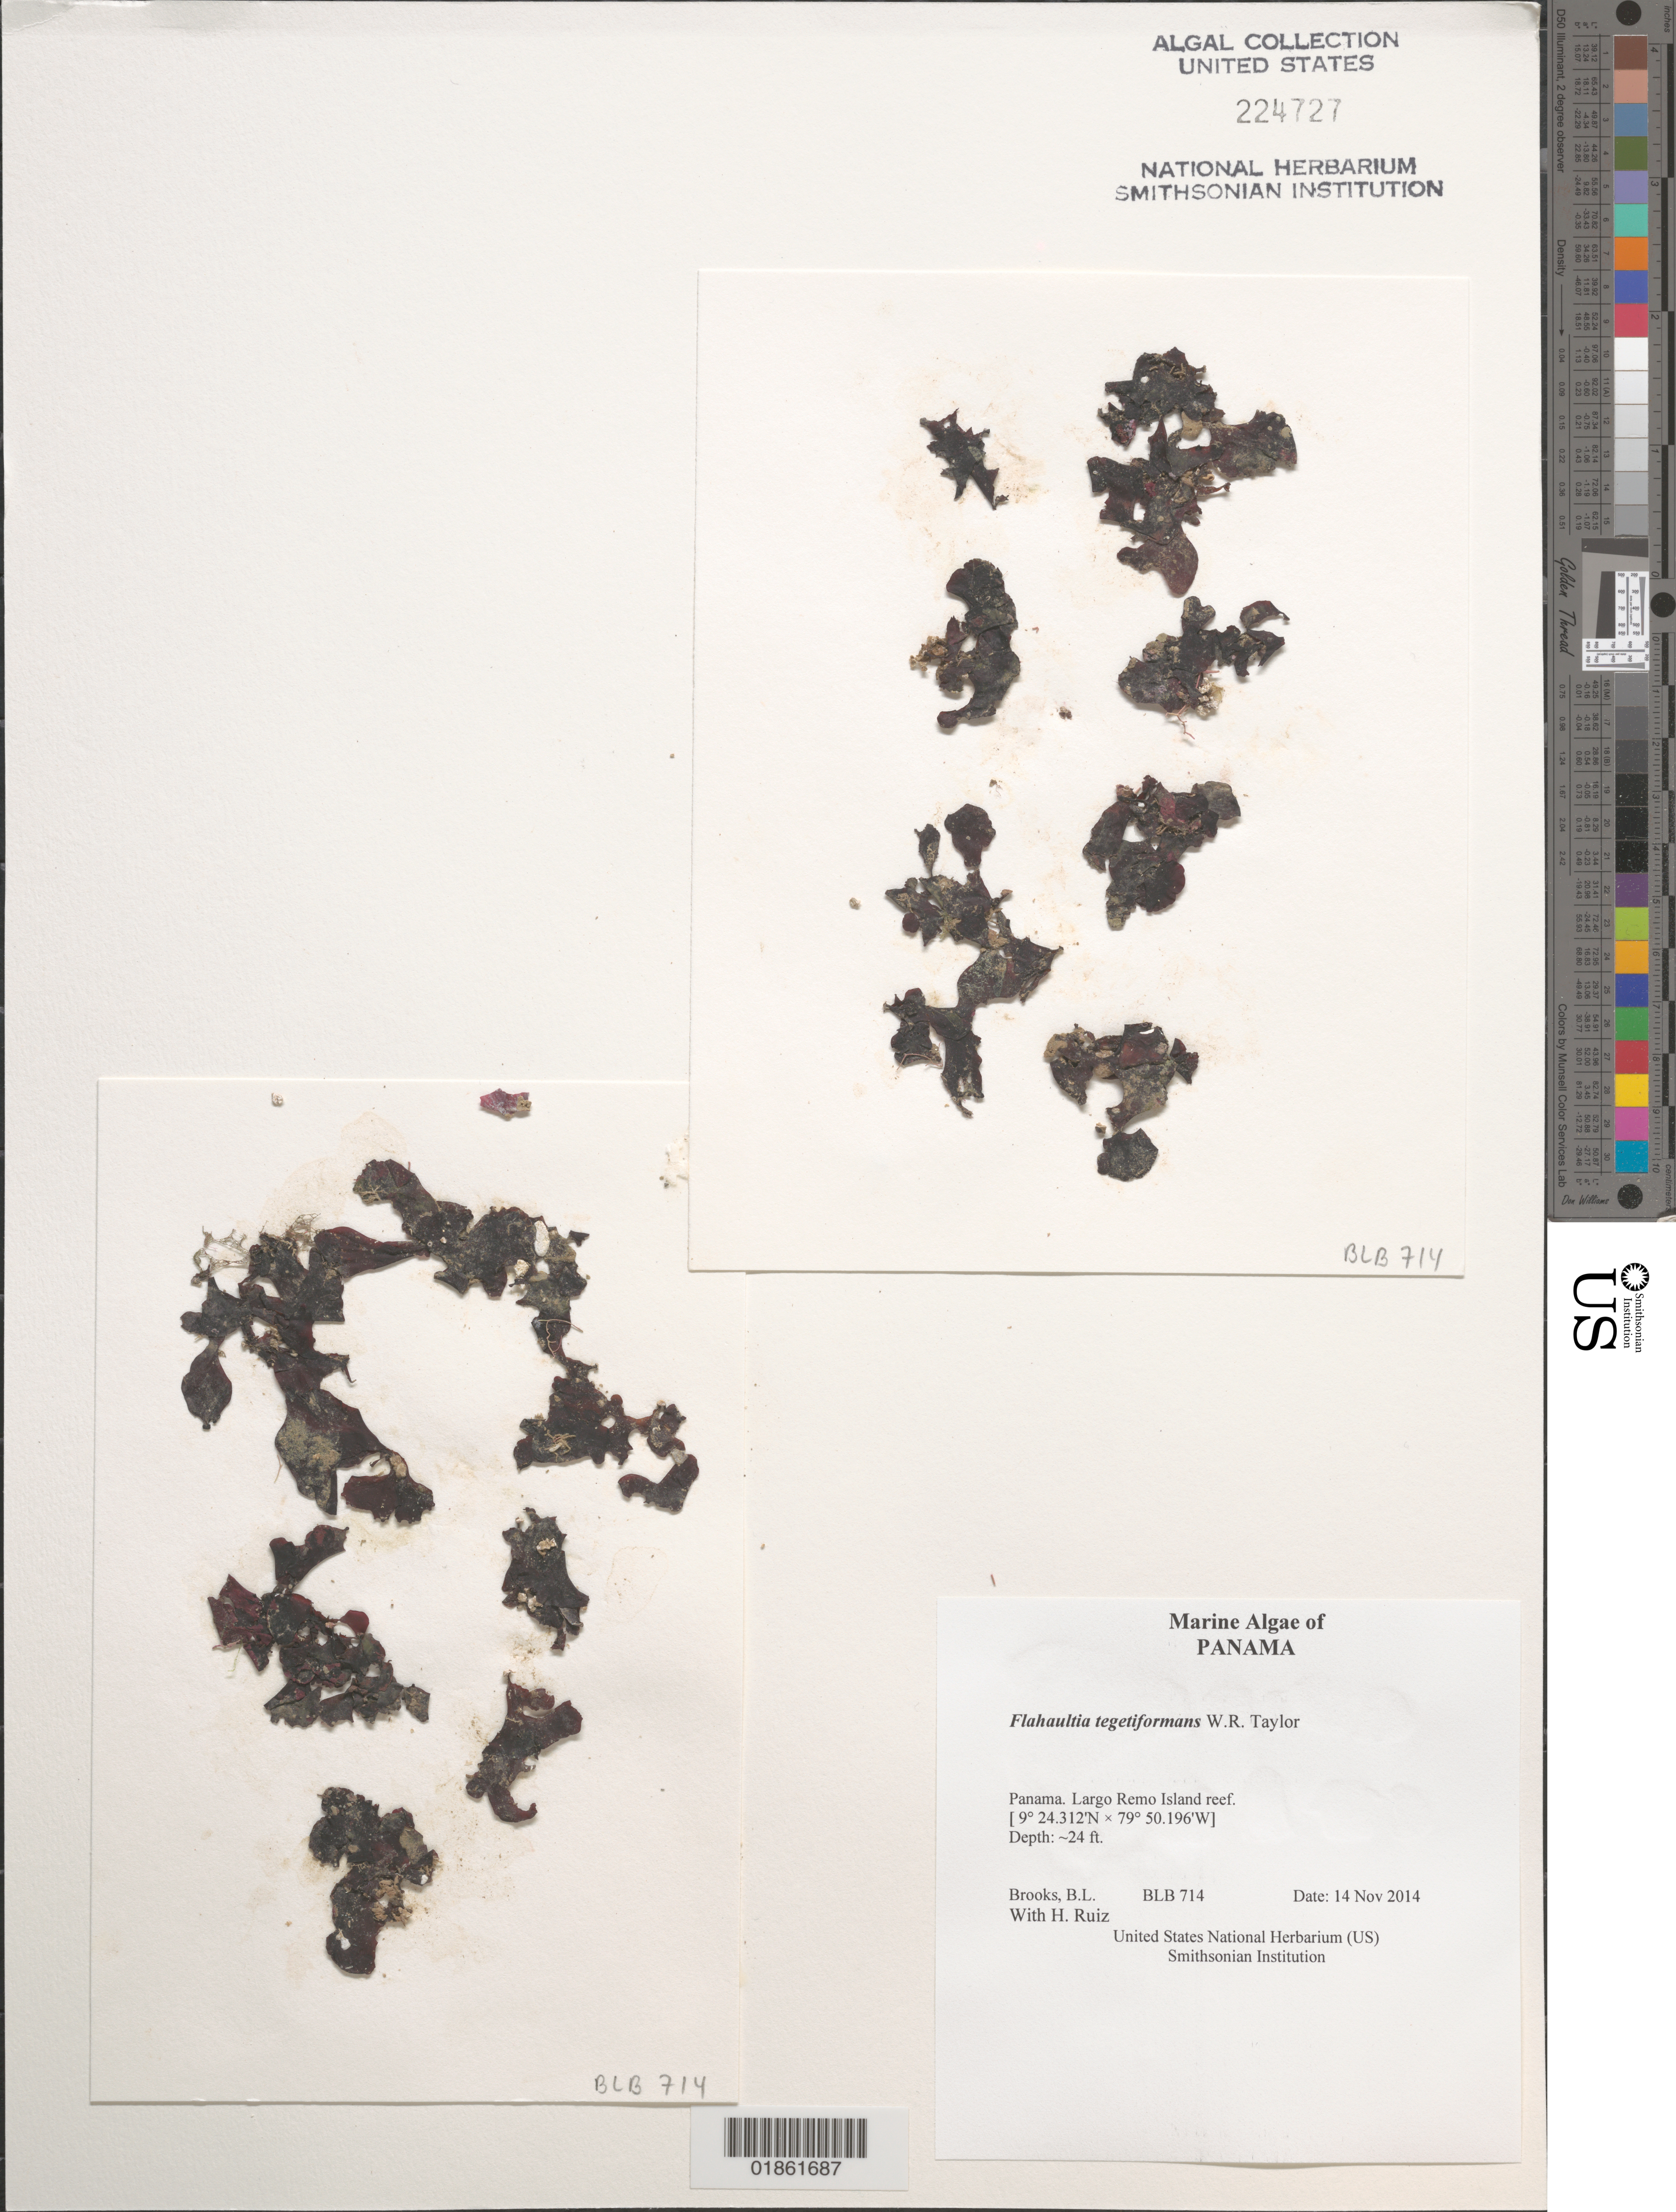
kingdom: Plantae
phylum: Rhodophyta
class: Florideophyceae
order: Gigartinales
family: Solieriaceae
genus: Flahaultia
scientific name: Flahaultia tegetiformans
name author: W.R. Taylor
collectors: B. Brooks & H. Ruiz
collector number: BLB714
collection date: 2014-11-14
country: Panama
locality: Largo Remo Island reef.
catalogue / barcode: US 224727